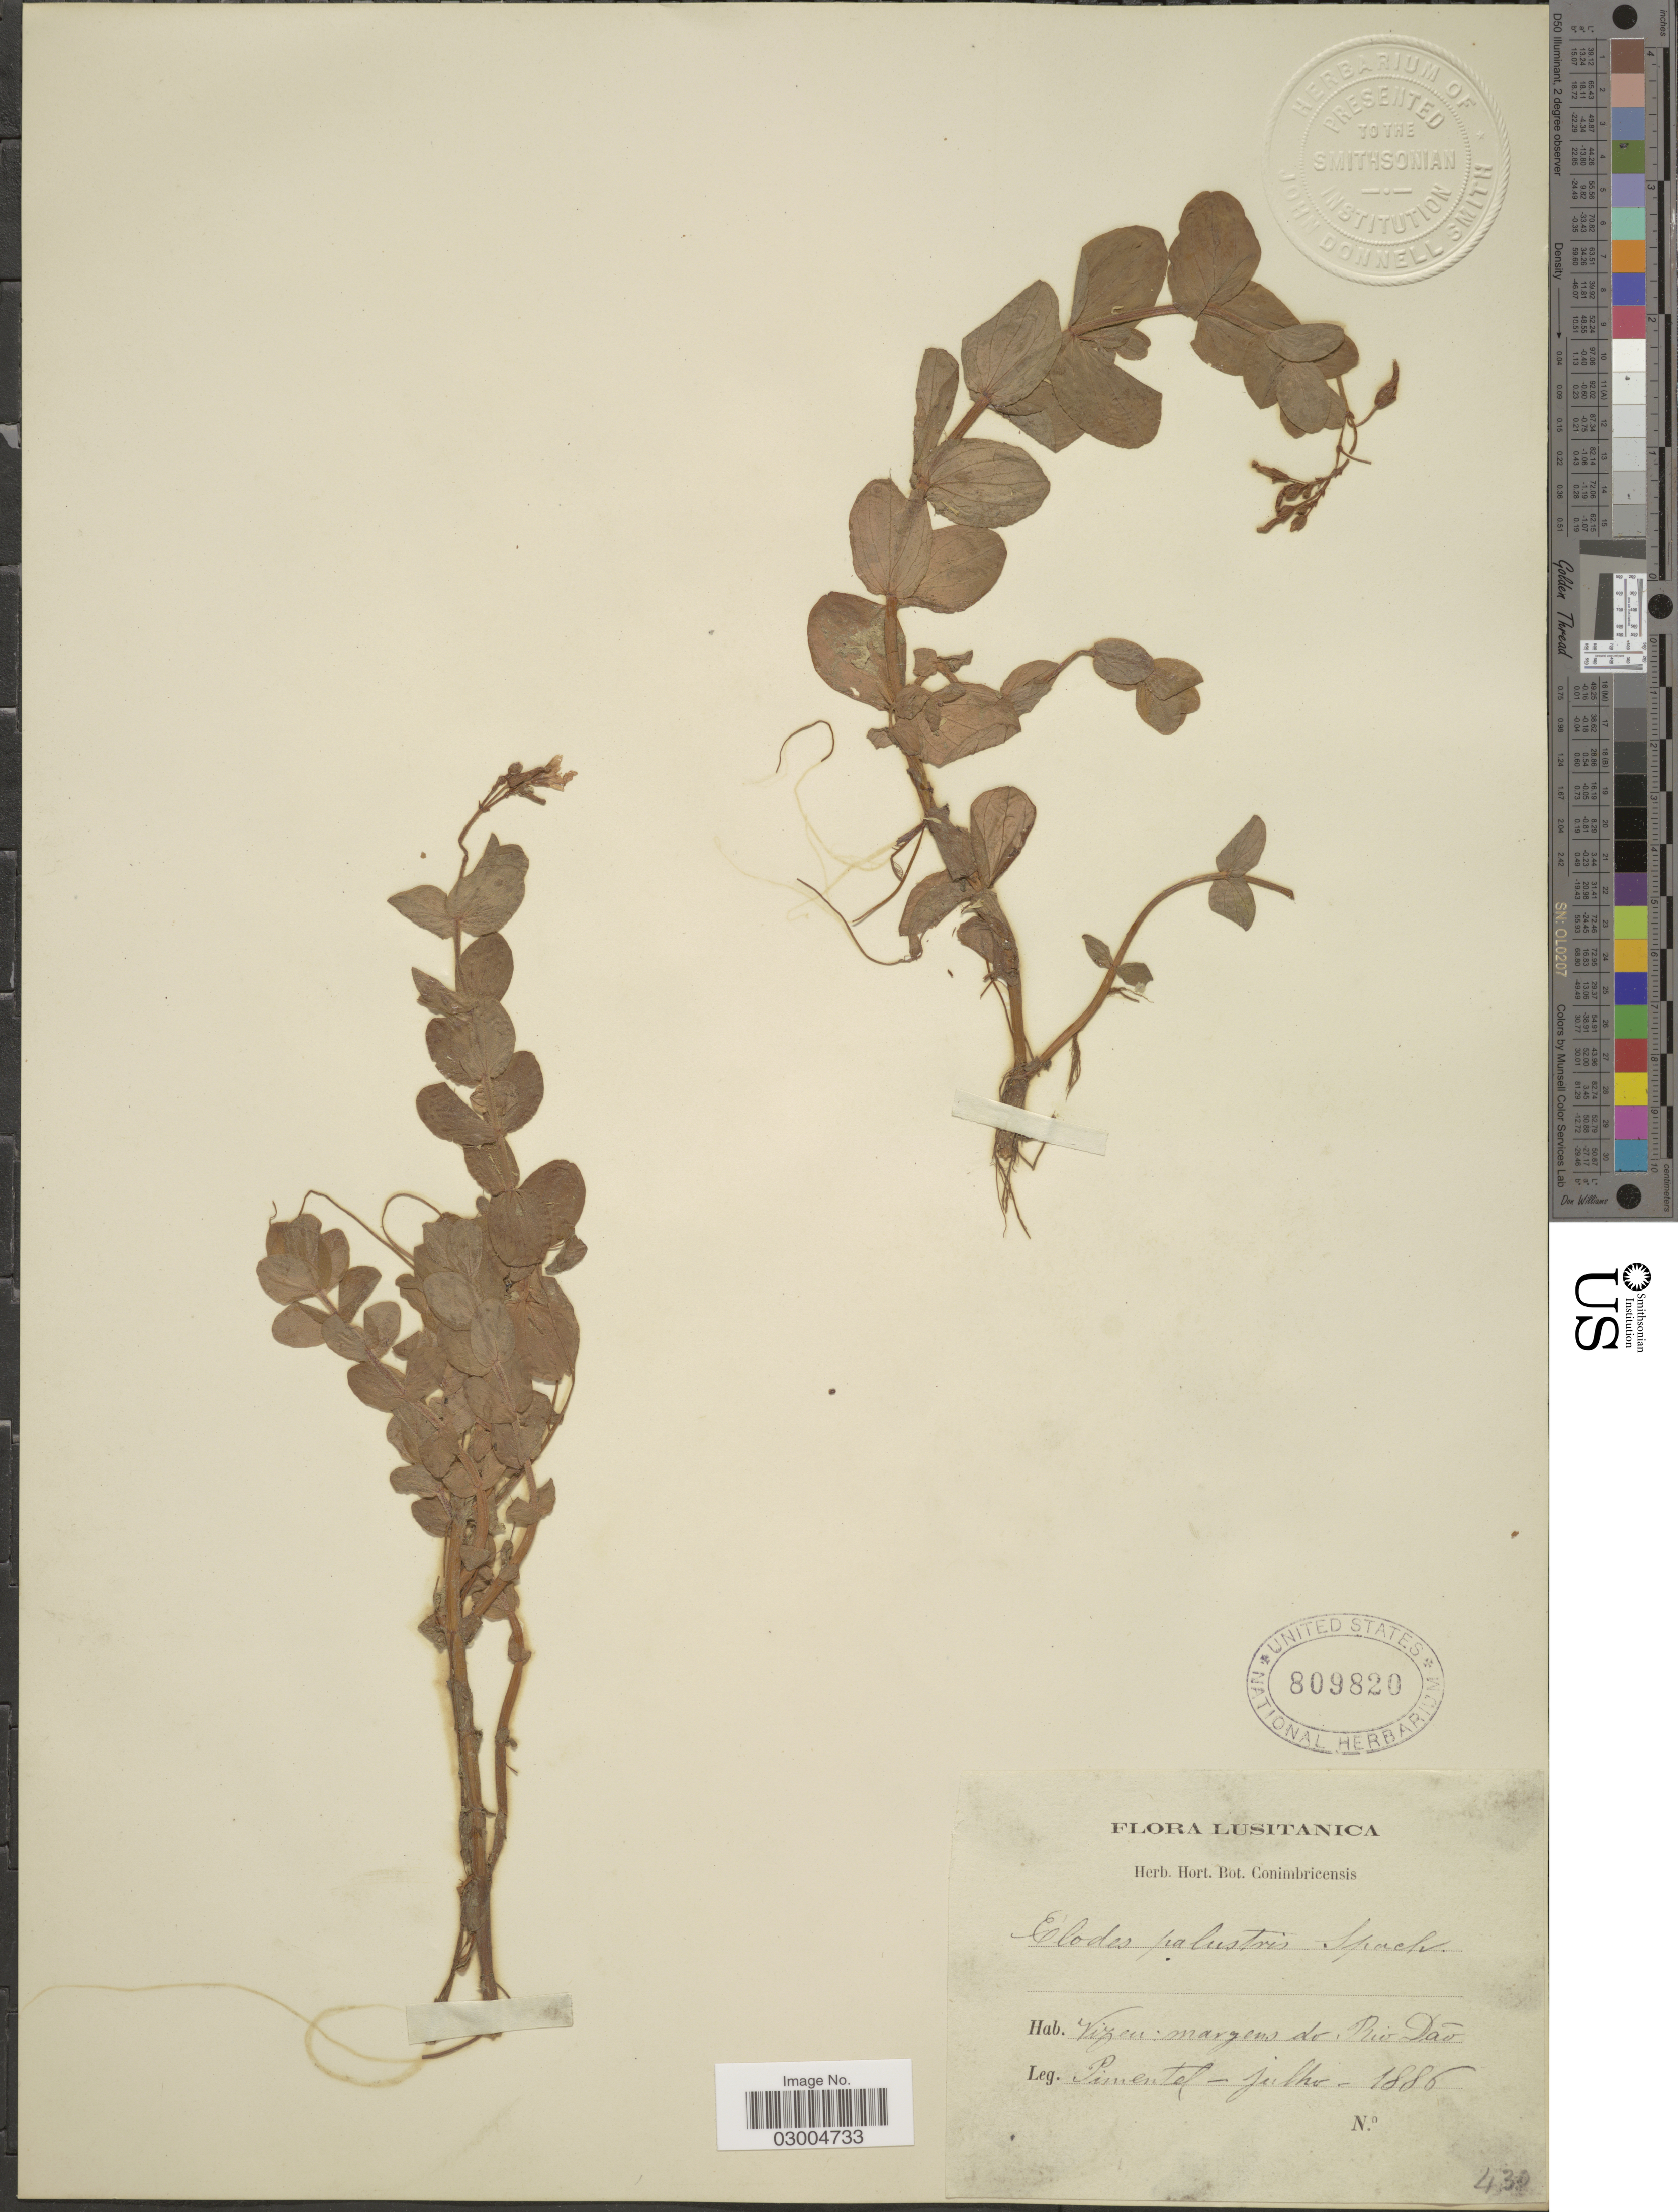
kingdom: Plantae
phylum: Tracheophyta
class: Magnoliopsida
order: Malpighiales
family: Hypericaceae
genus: Hypericum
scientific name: Hypericum elodes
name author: L.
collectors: -. Pimentel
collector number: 4301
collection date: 1886-07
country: Portugal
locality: Lusitanica. Vizen: margens do Rio Dão.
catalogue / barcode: US 809820